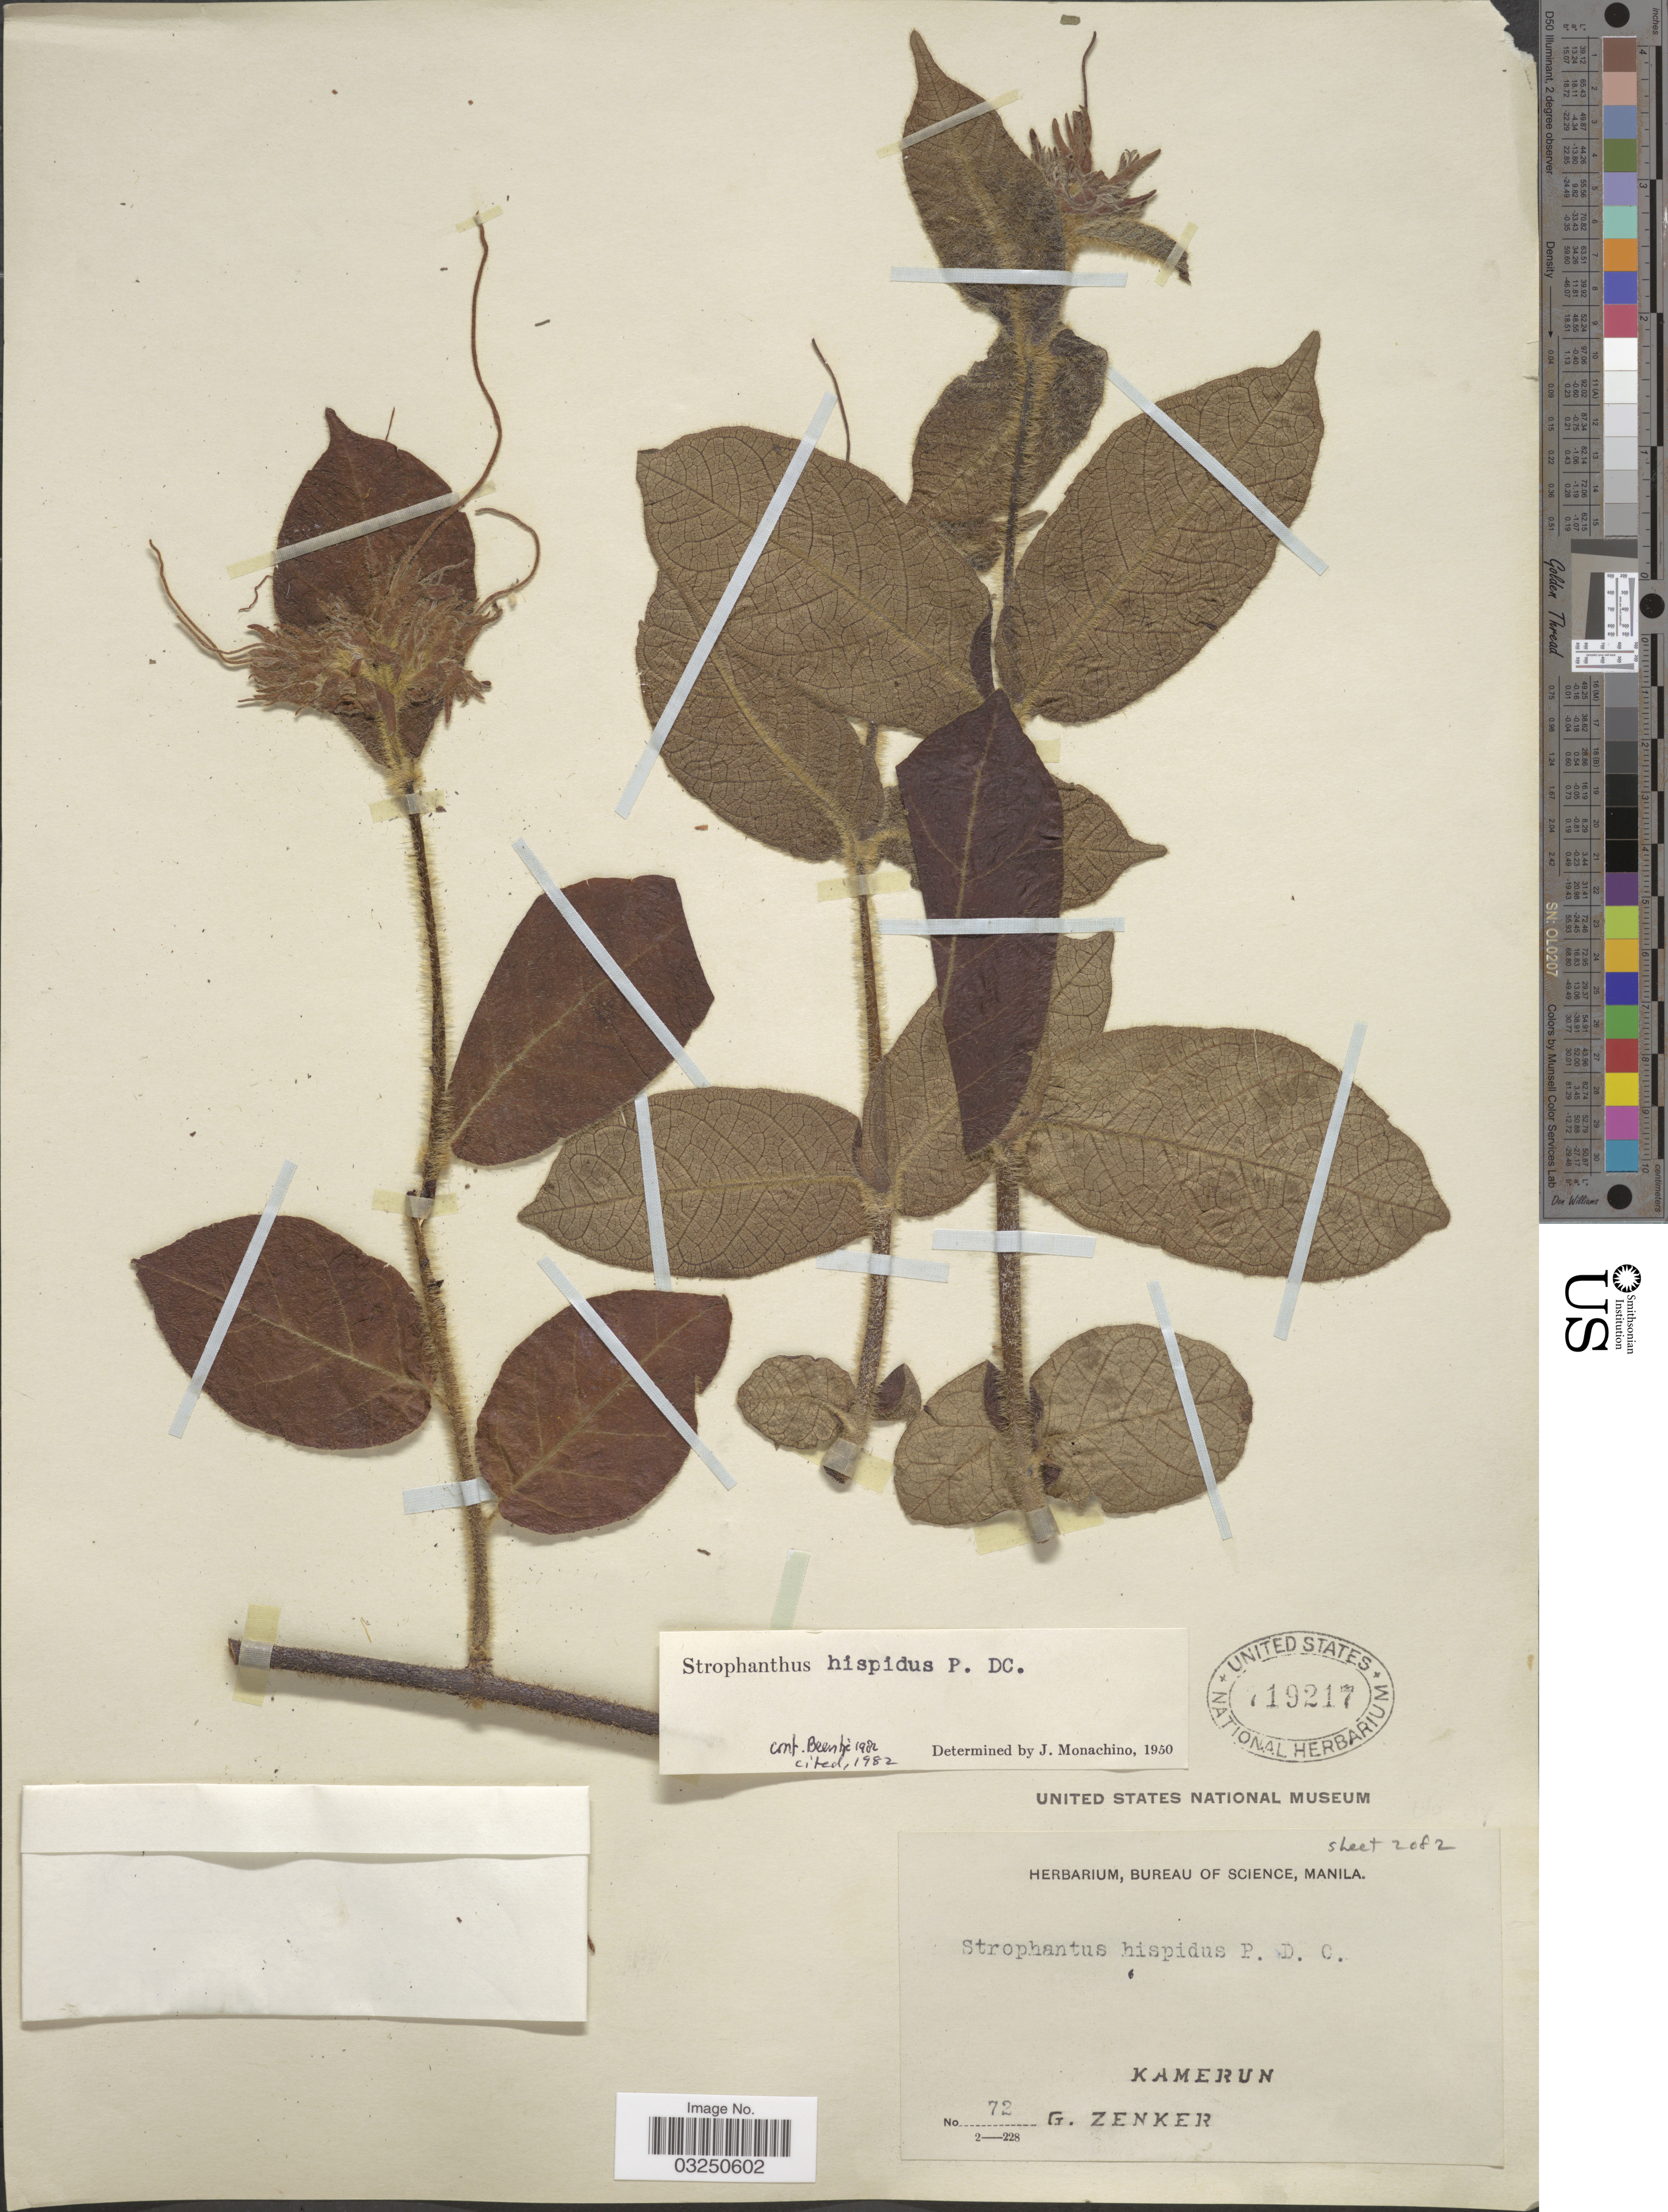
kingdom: Plantae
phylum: Tracheophyta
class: Magnoliopsida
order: Gentianales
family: Apocynaceae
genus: Strophanthus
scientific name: Strophanthus hispidus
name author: DC.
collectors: G. A. Zenker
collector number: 72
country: Cameroon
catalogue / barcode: US 719217